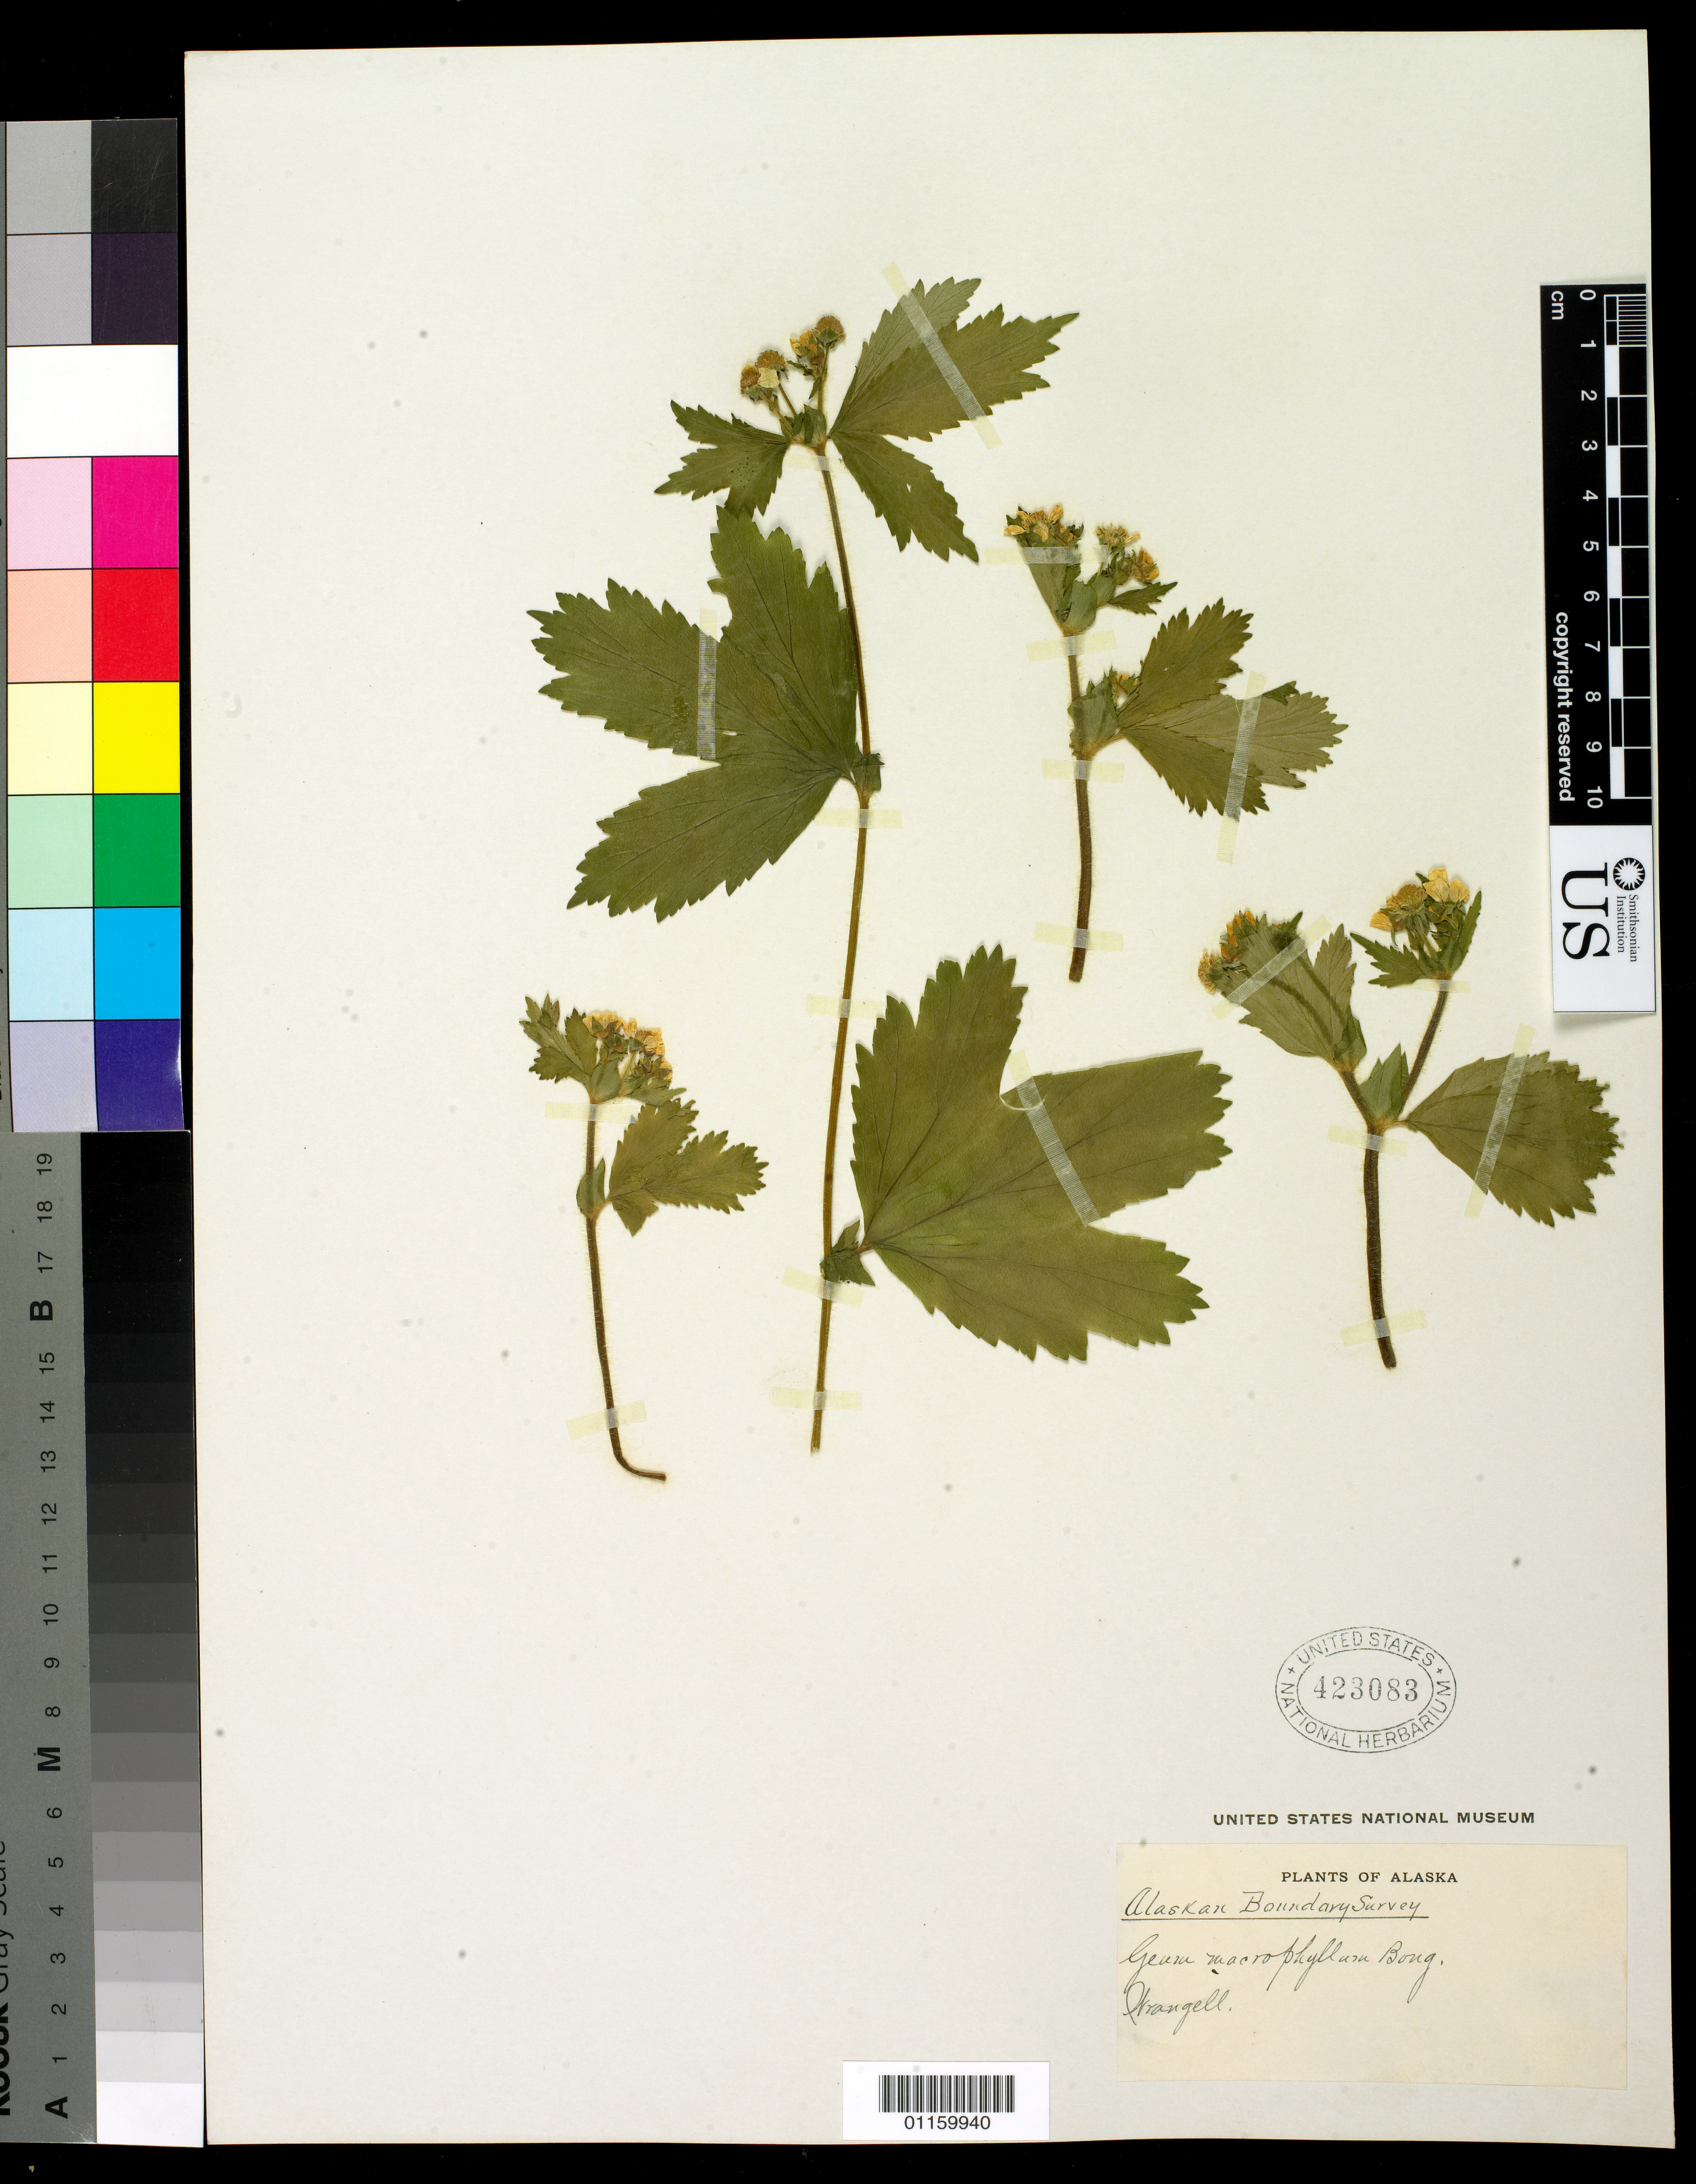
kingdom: Plantae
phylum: Tracheophyta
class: Magnoliopsida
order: Rosales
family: Rosaceae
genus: Geum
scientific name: Geum macrophyllum var. perincisum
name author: (Rydb.) Raup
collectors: F. P. Wrangell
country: United States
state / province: Alaska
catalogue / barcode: US 423083